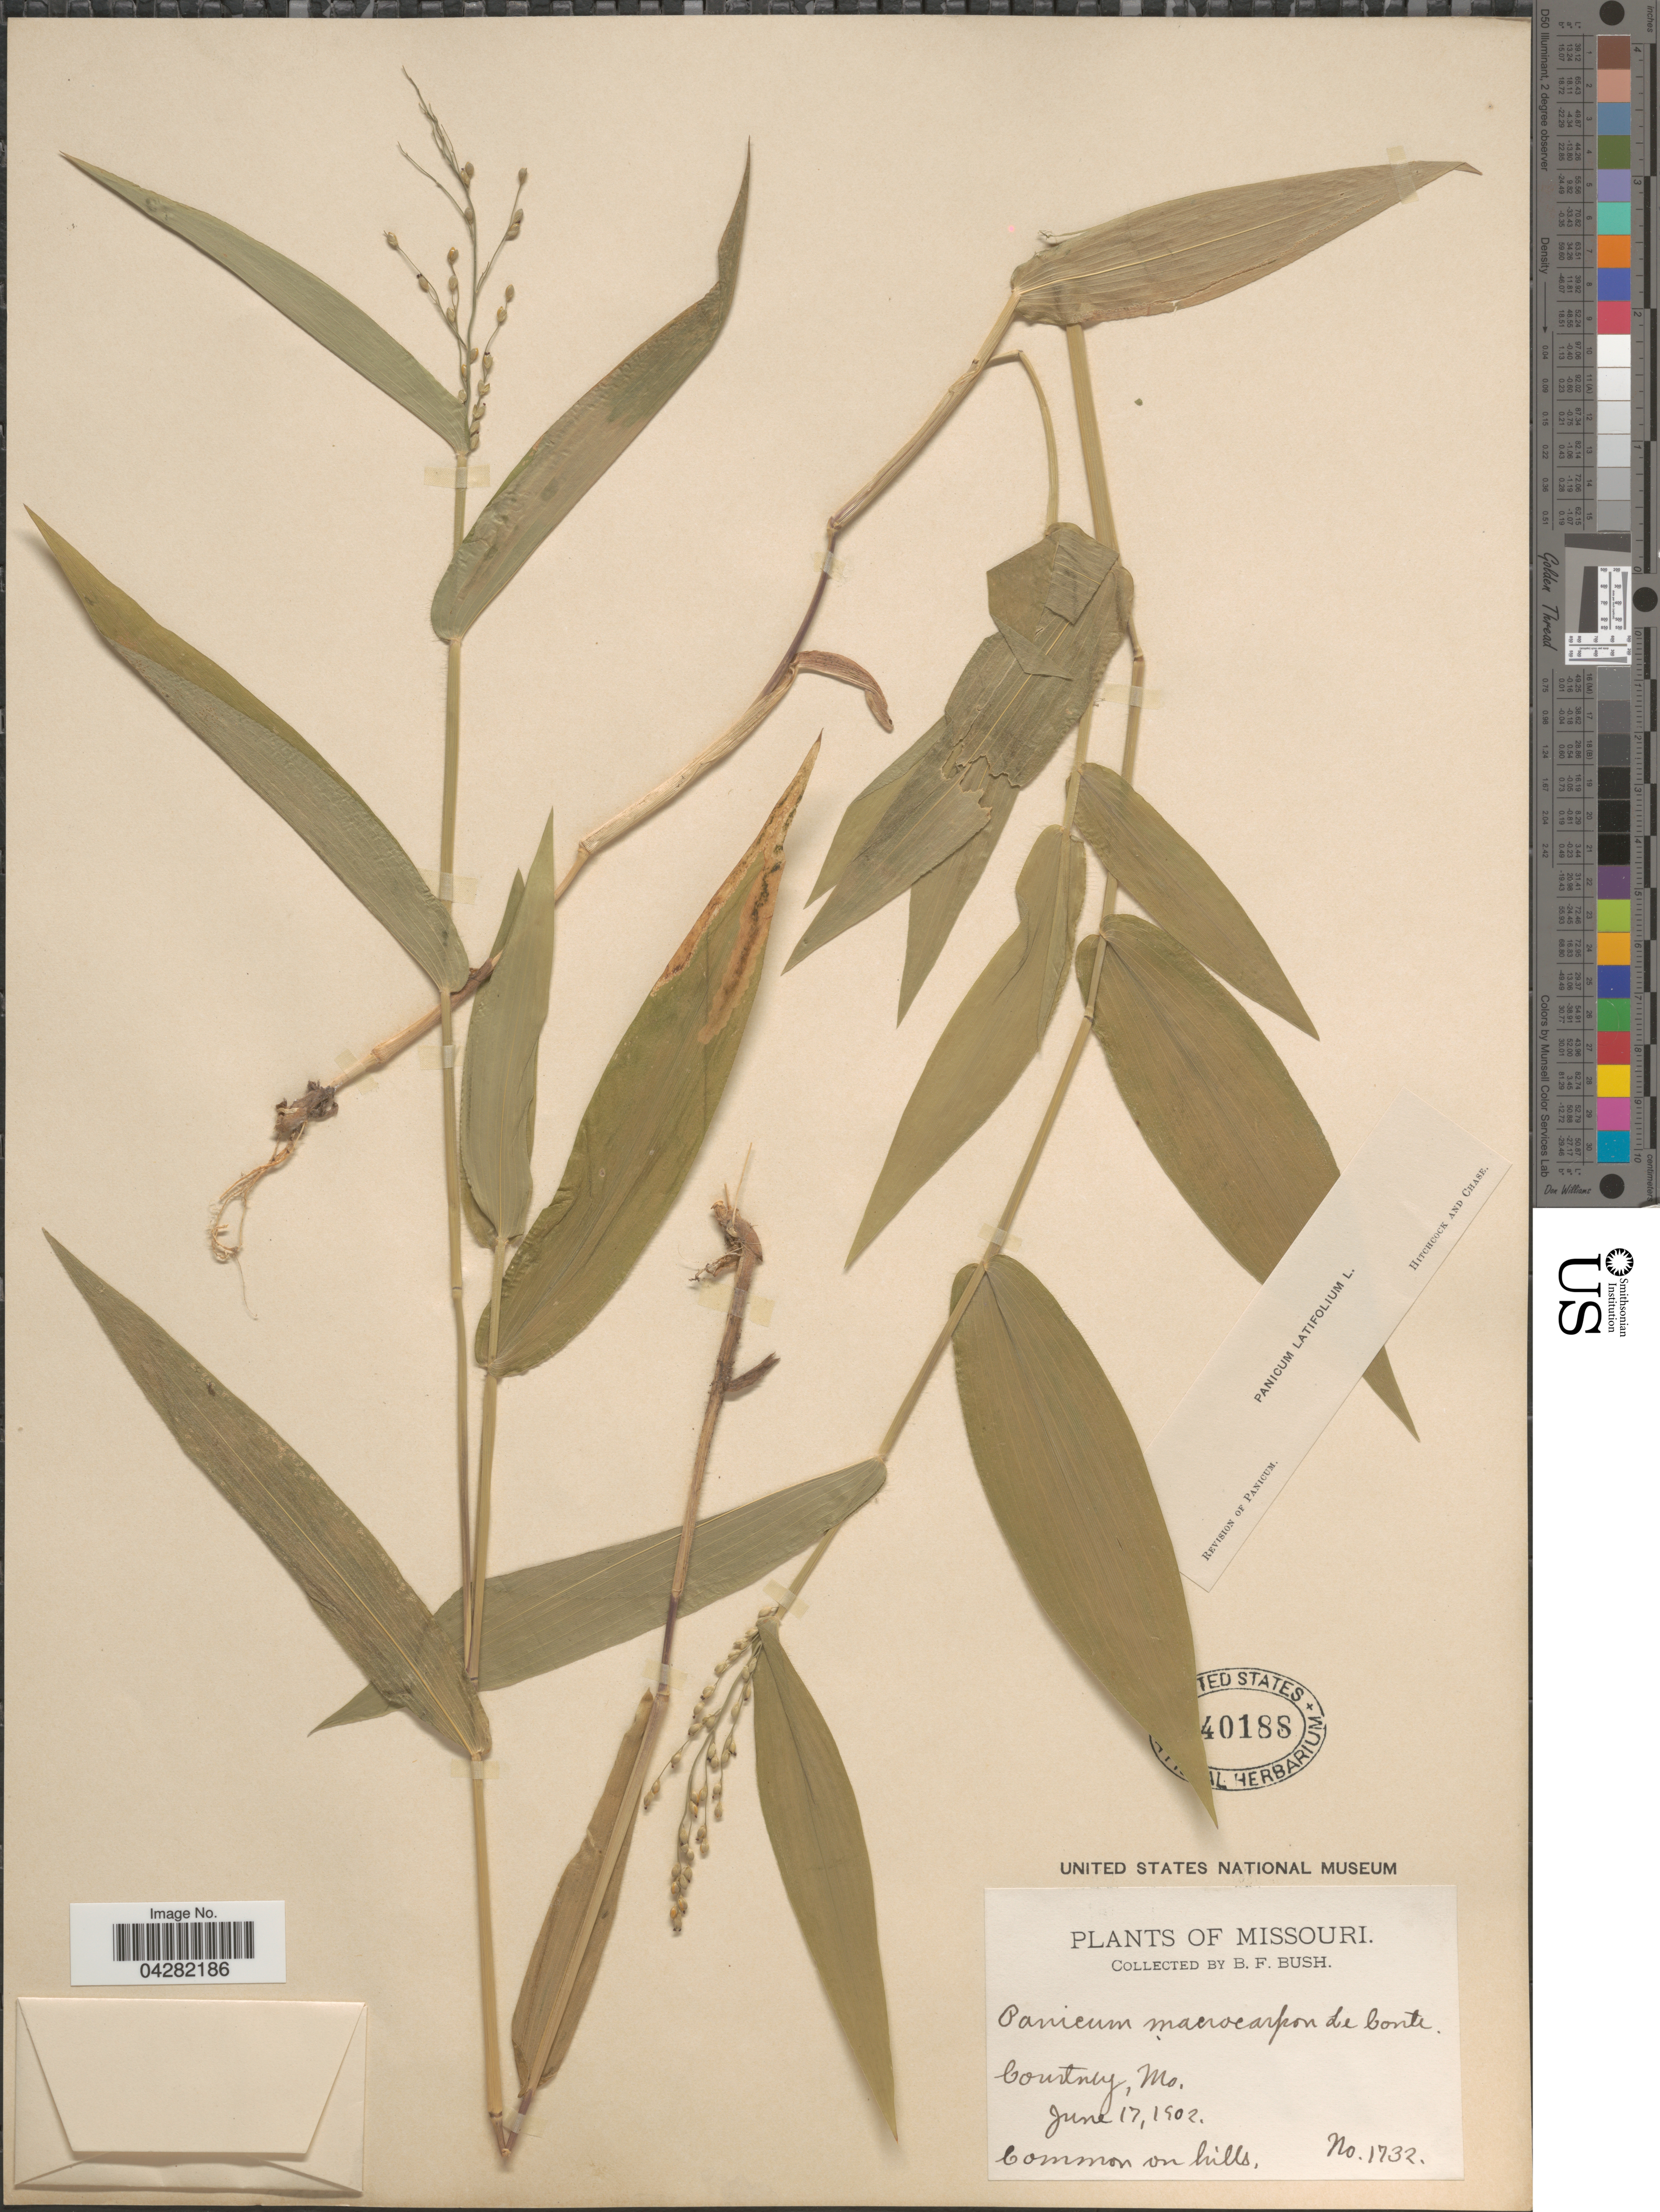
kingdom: Plantae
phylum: Tracheophyta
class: Liliopsida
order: Poales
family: Poaceae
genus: Dichanthelium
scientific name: Dichanthelium latifolium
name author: (L.) Harvill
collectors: B. F. Bush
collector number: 1732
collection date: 1902-06-17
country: United States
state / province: Missouri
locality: Courtney.